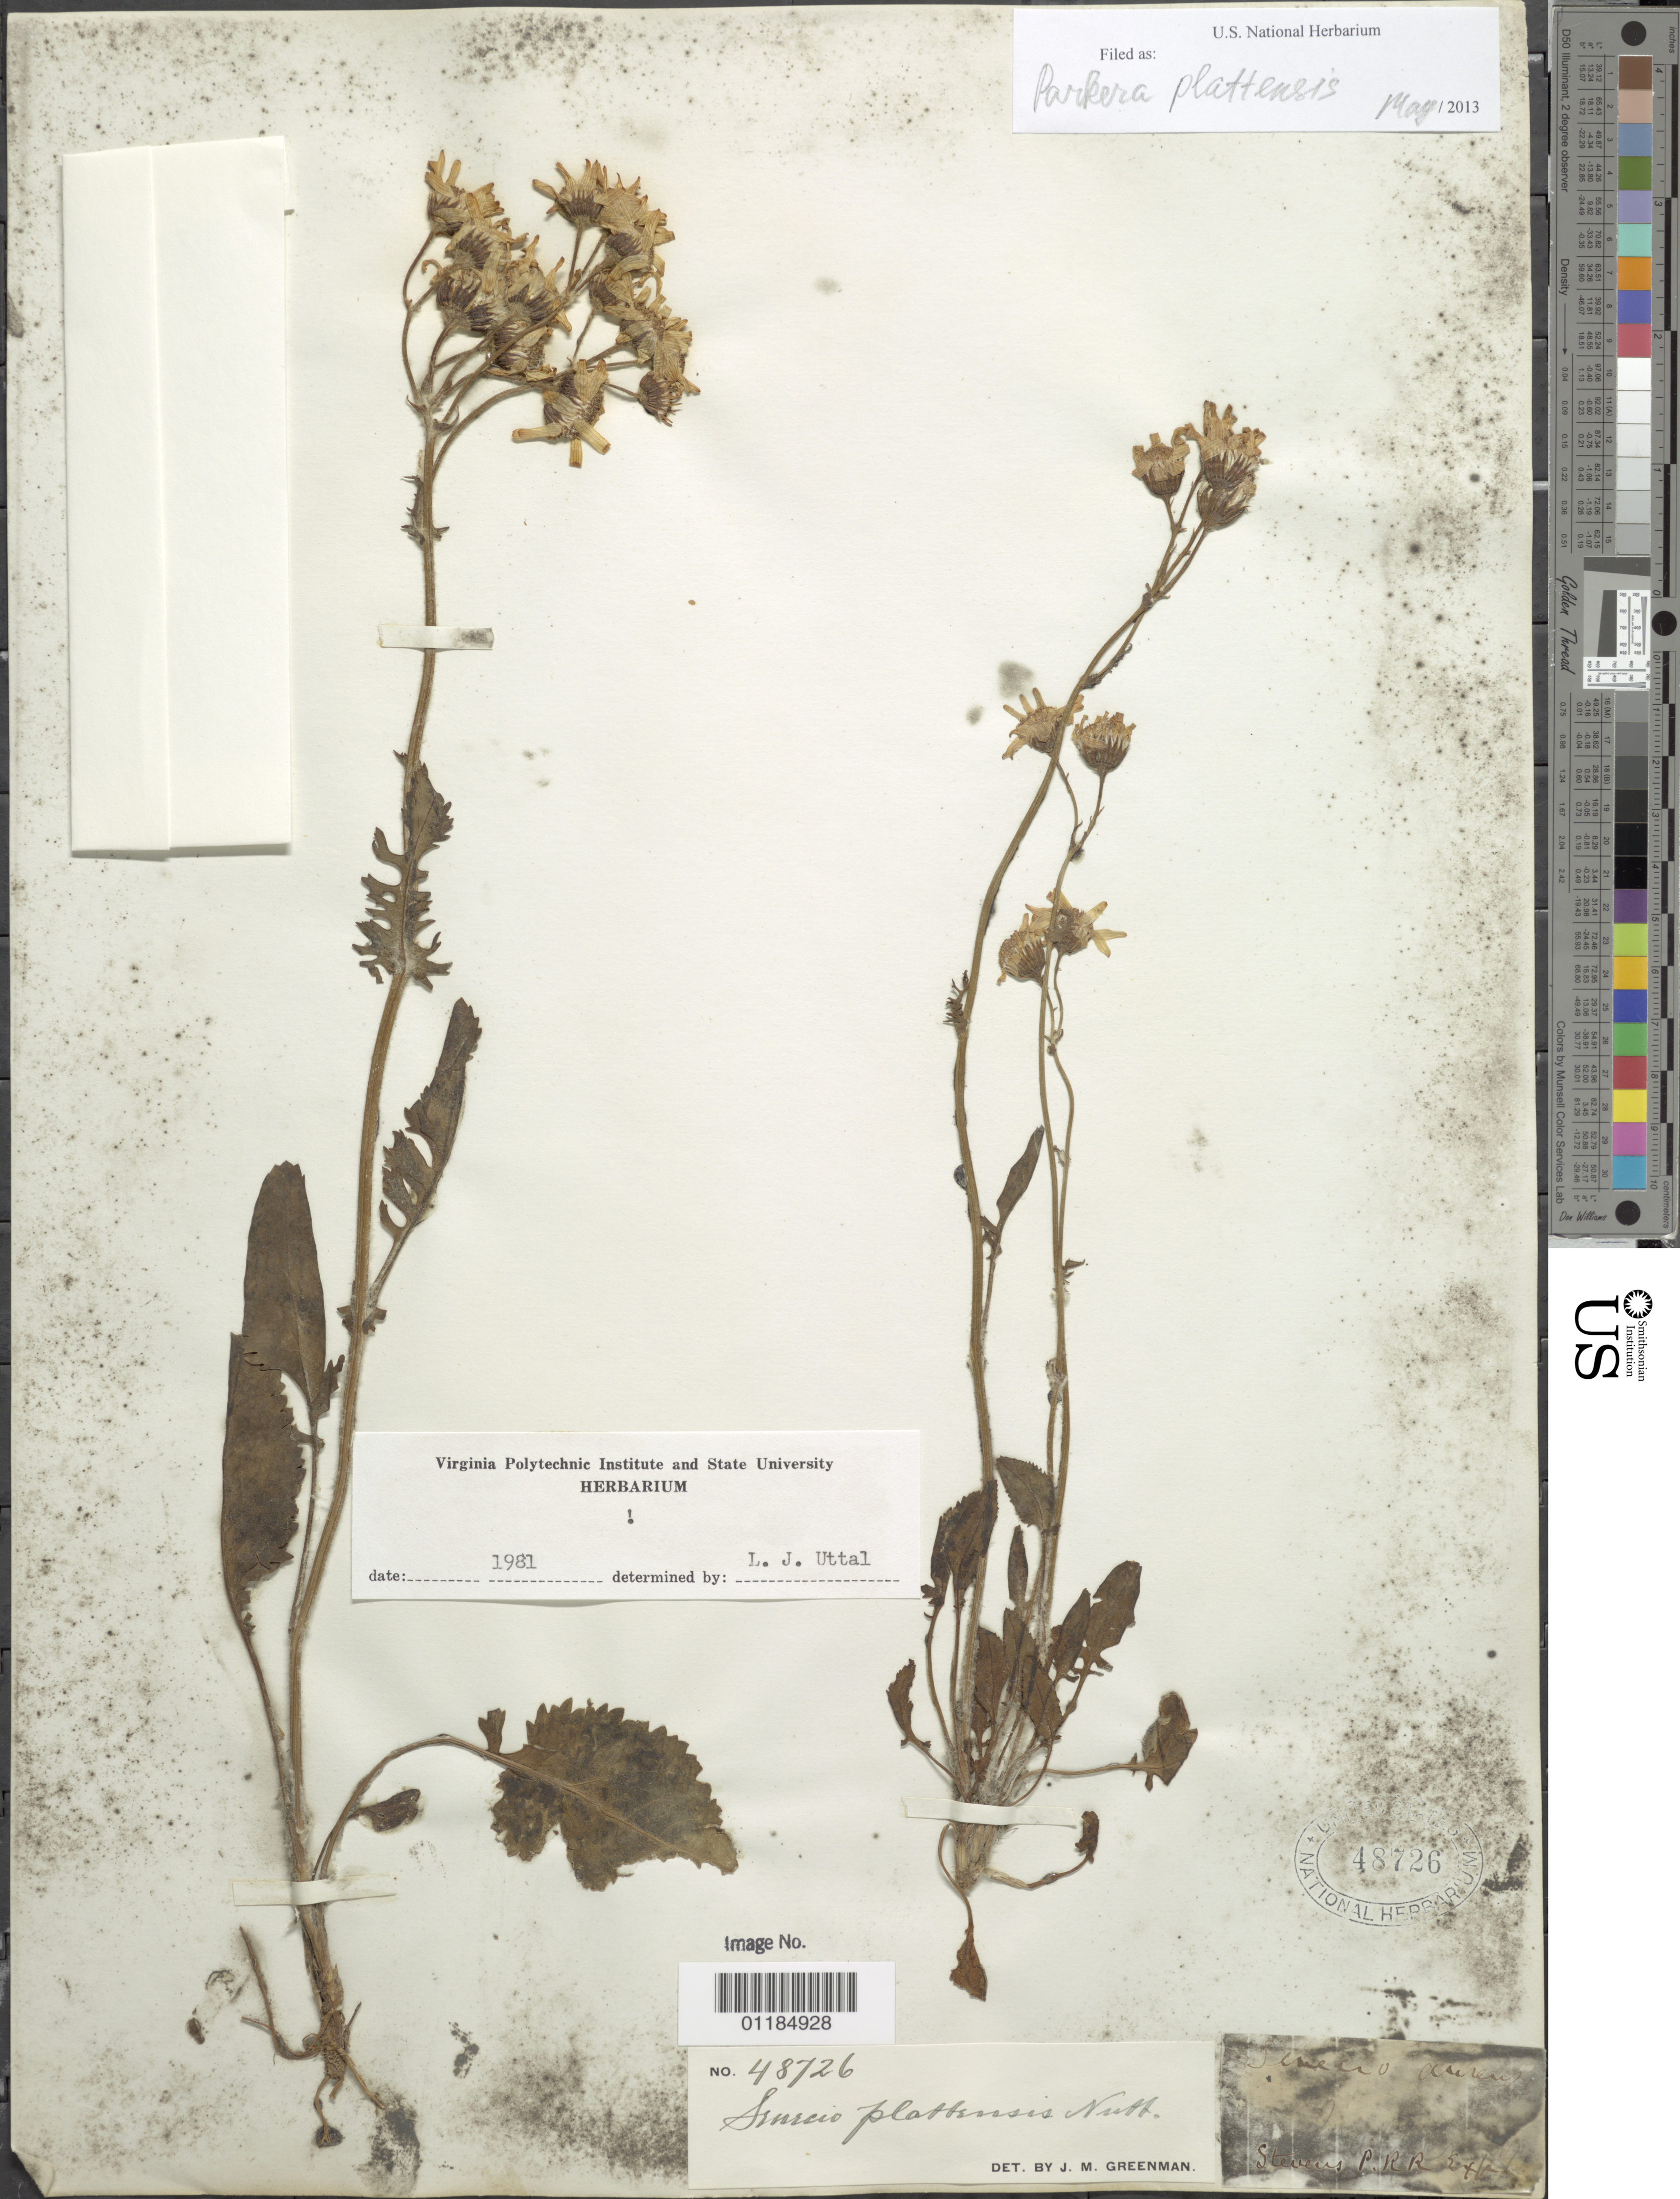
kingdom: Plantae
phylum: Tracheophyta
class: Magnoliopsida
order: Asterales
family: Asteraceae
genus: Packera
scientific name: Packera plattensis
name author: W.A. Weber & Á. Löve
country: United States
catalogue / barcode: US 48726